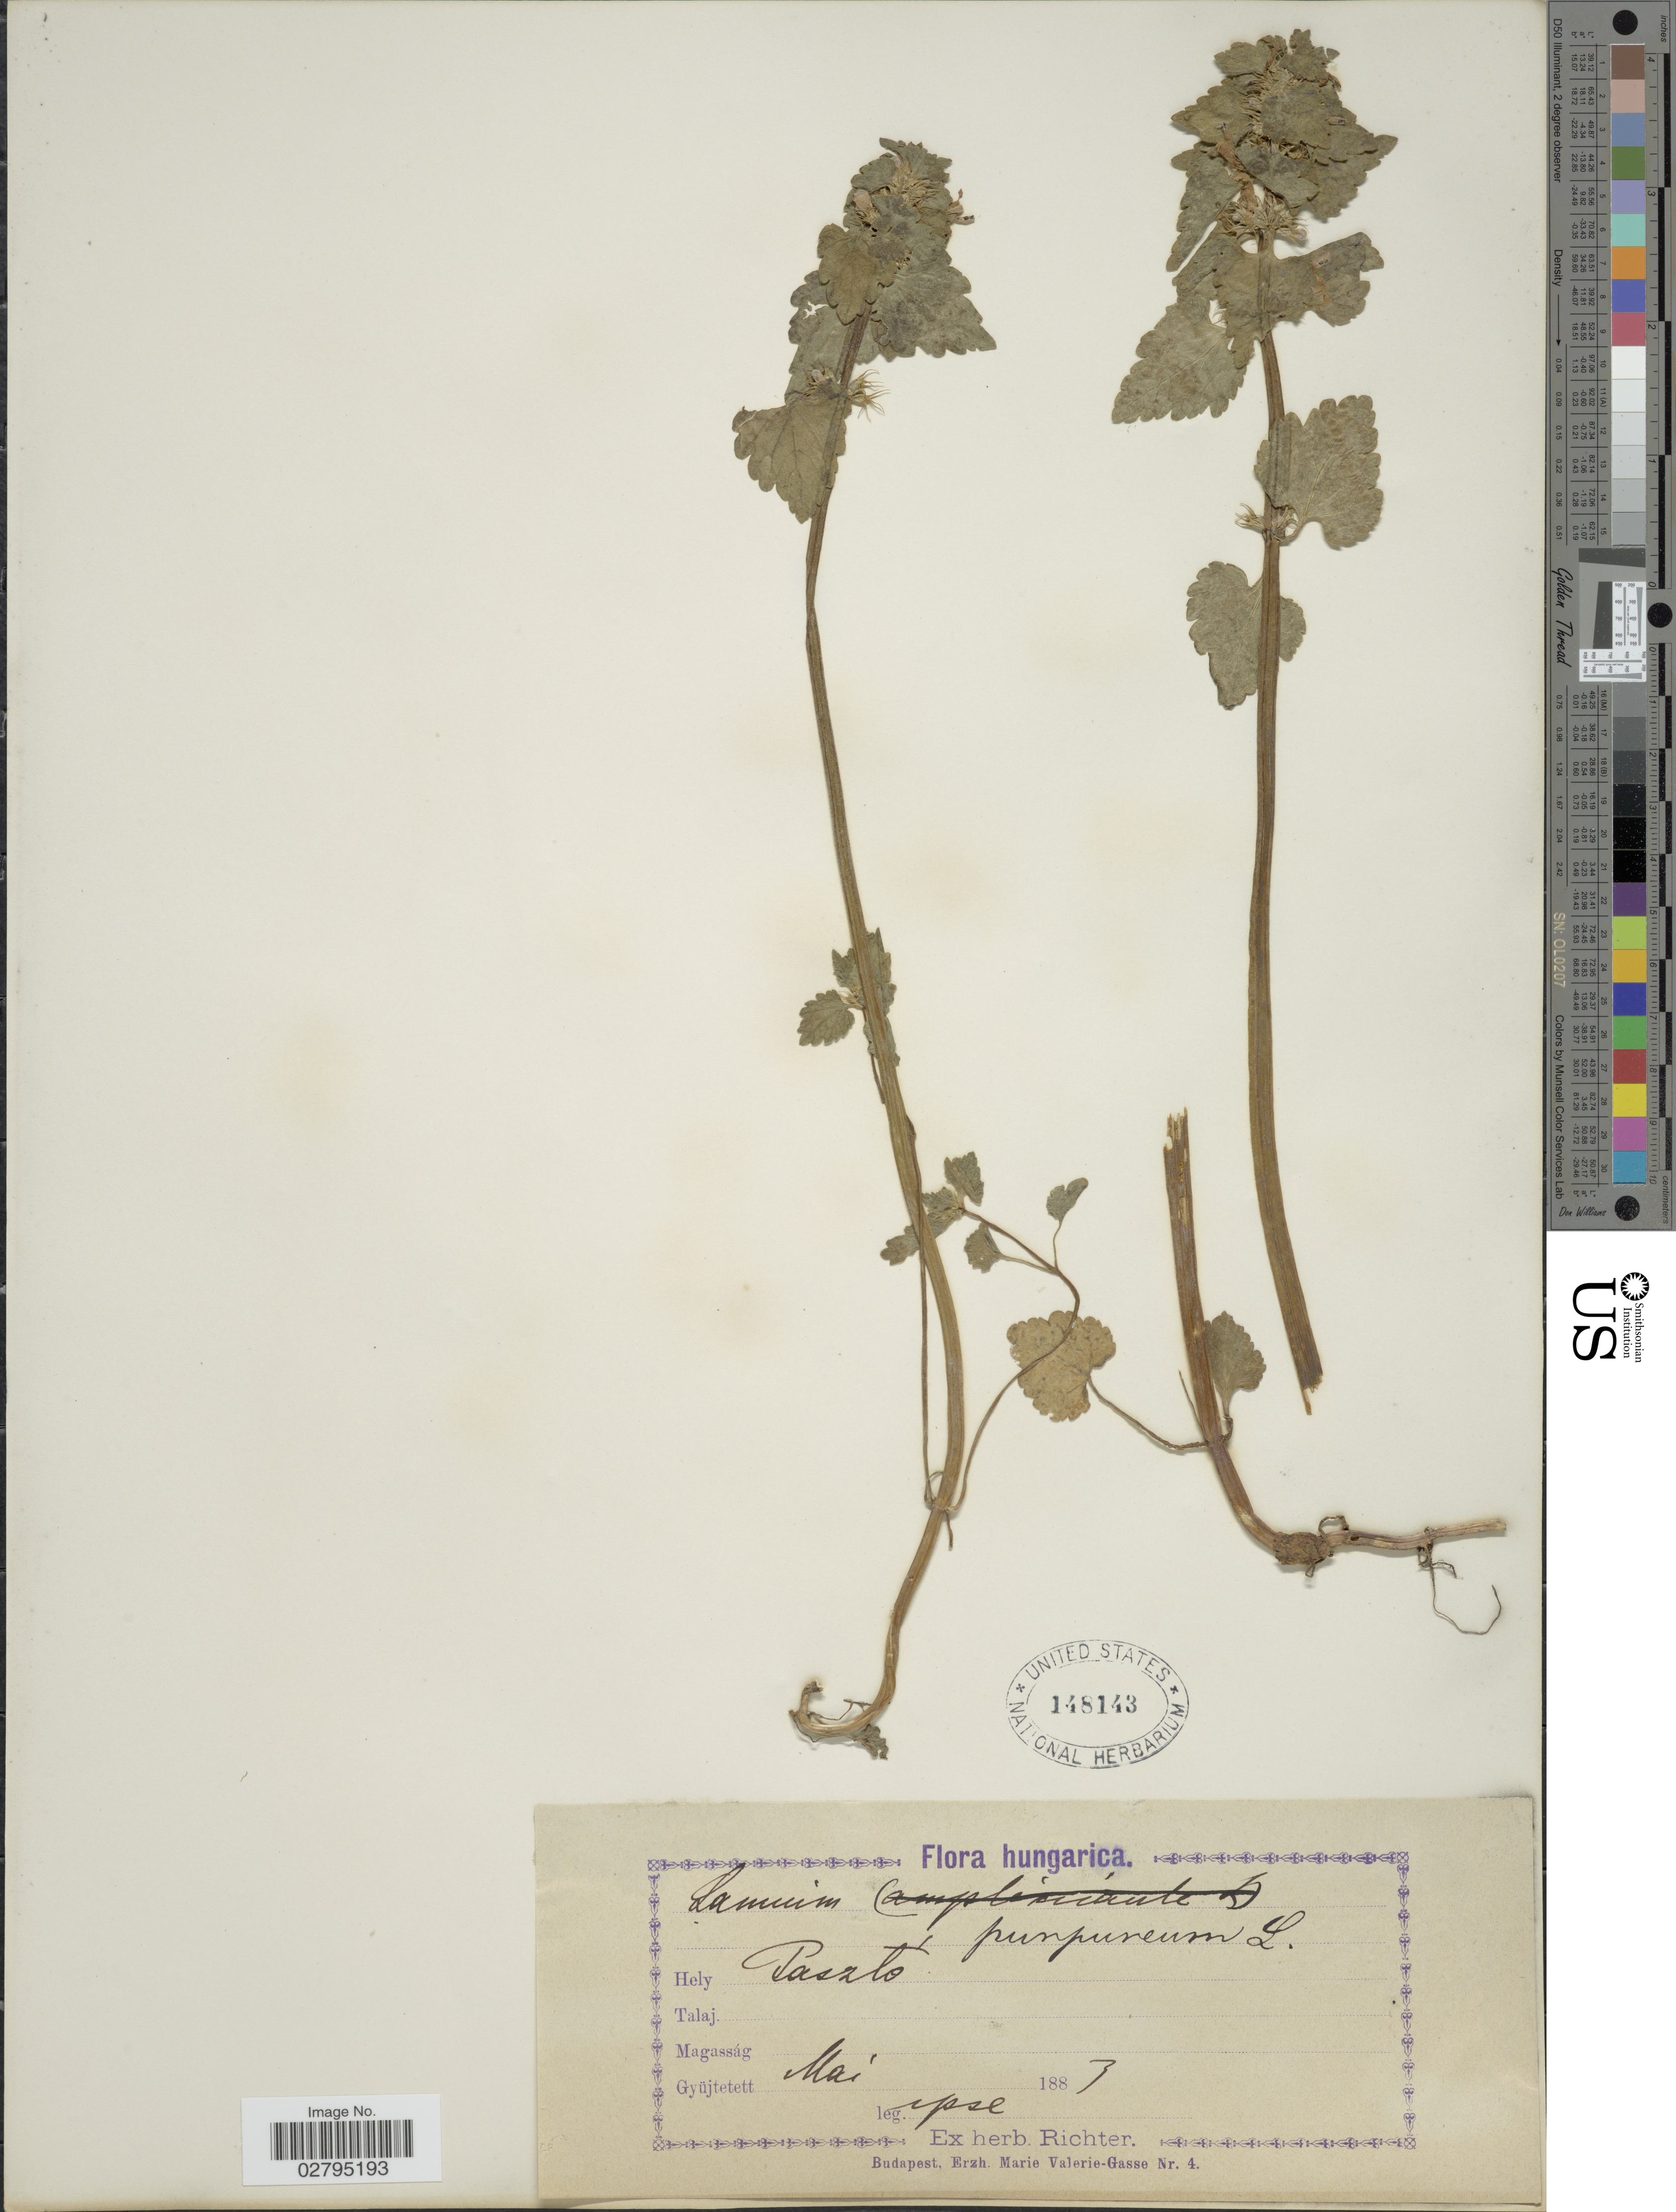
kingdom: Plantae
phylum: Tracheophyta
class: Magnoliopsida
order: Lamiales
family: Lamiaceae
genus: Lamium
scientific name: Lamium purpureum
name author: L.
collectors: -- Richter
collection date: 1883-05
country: Hungary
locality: Paszto.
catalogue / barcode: US 148143